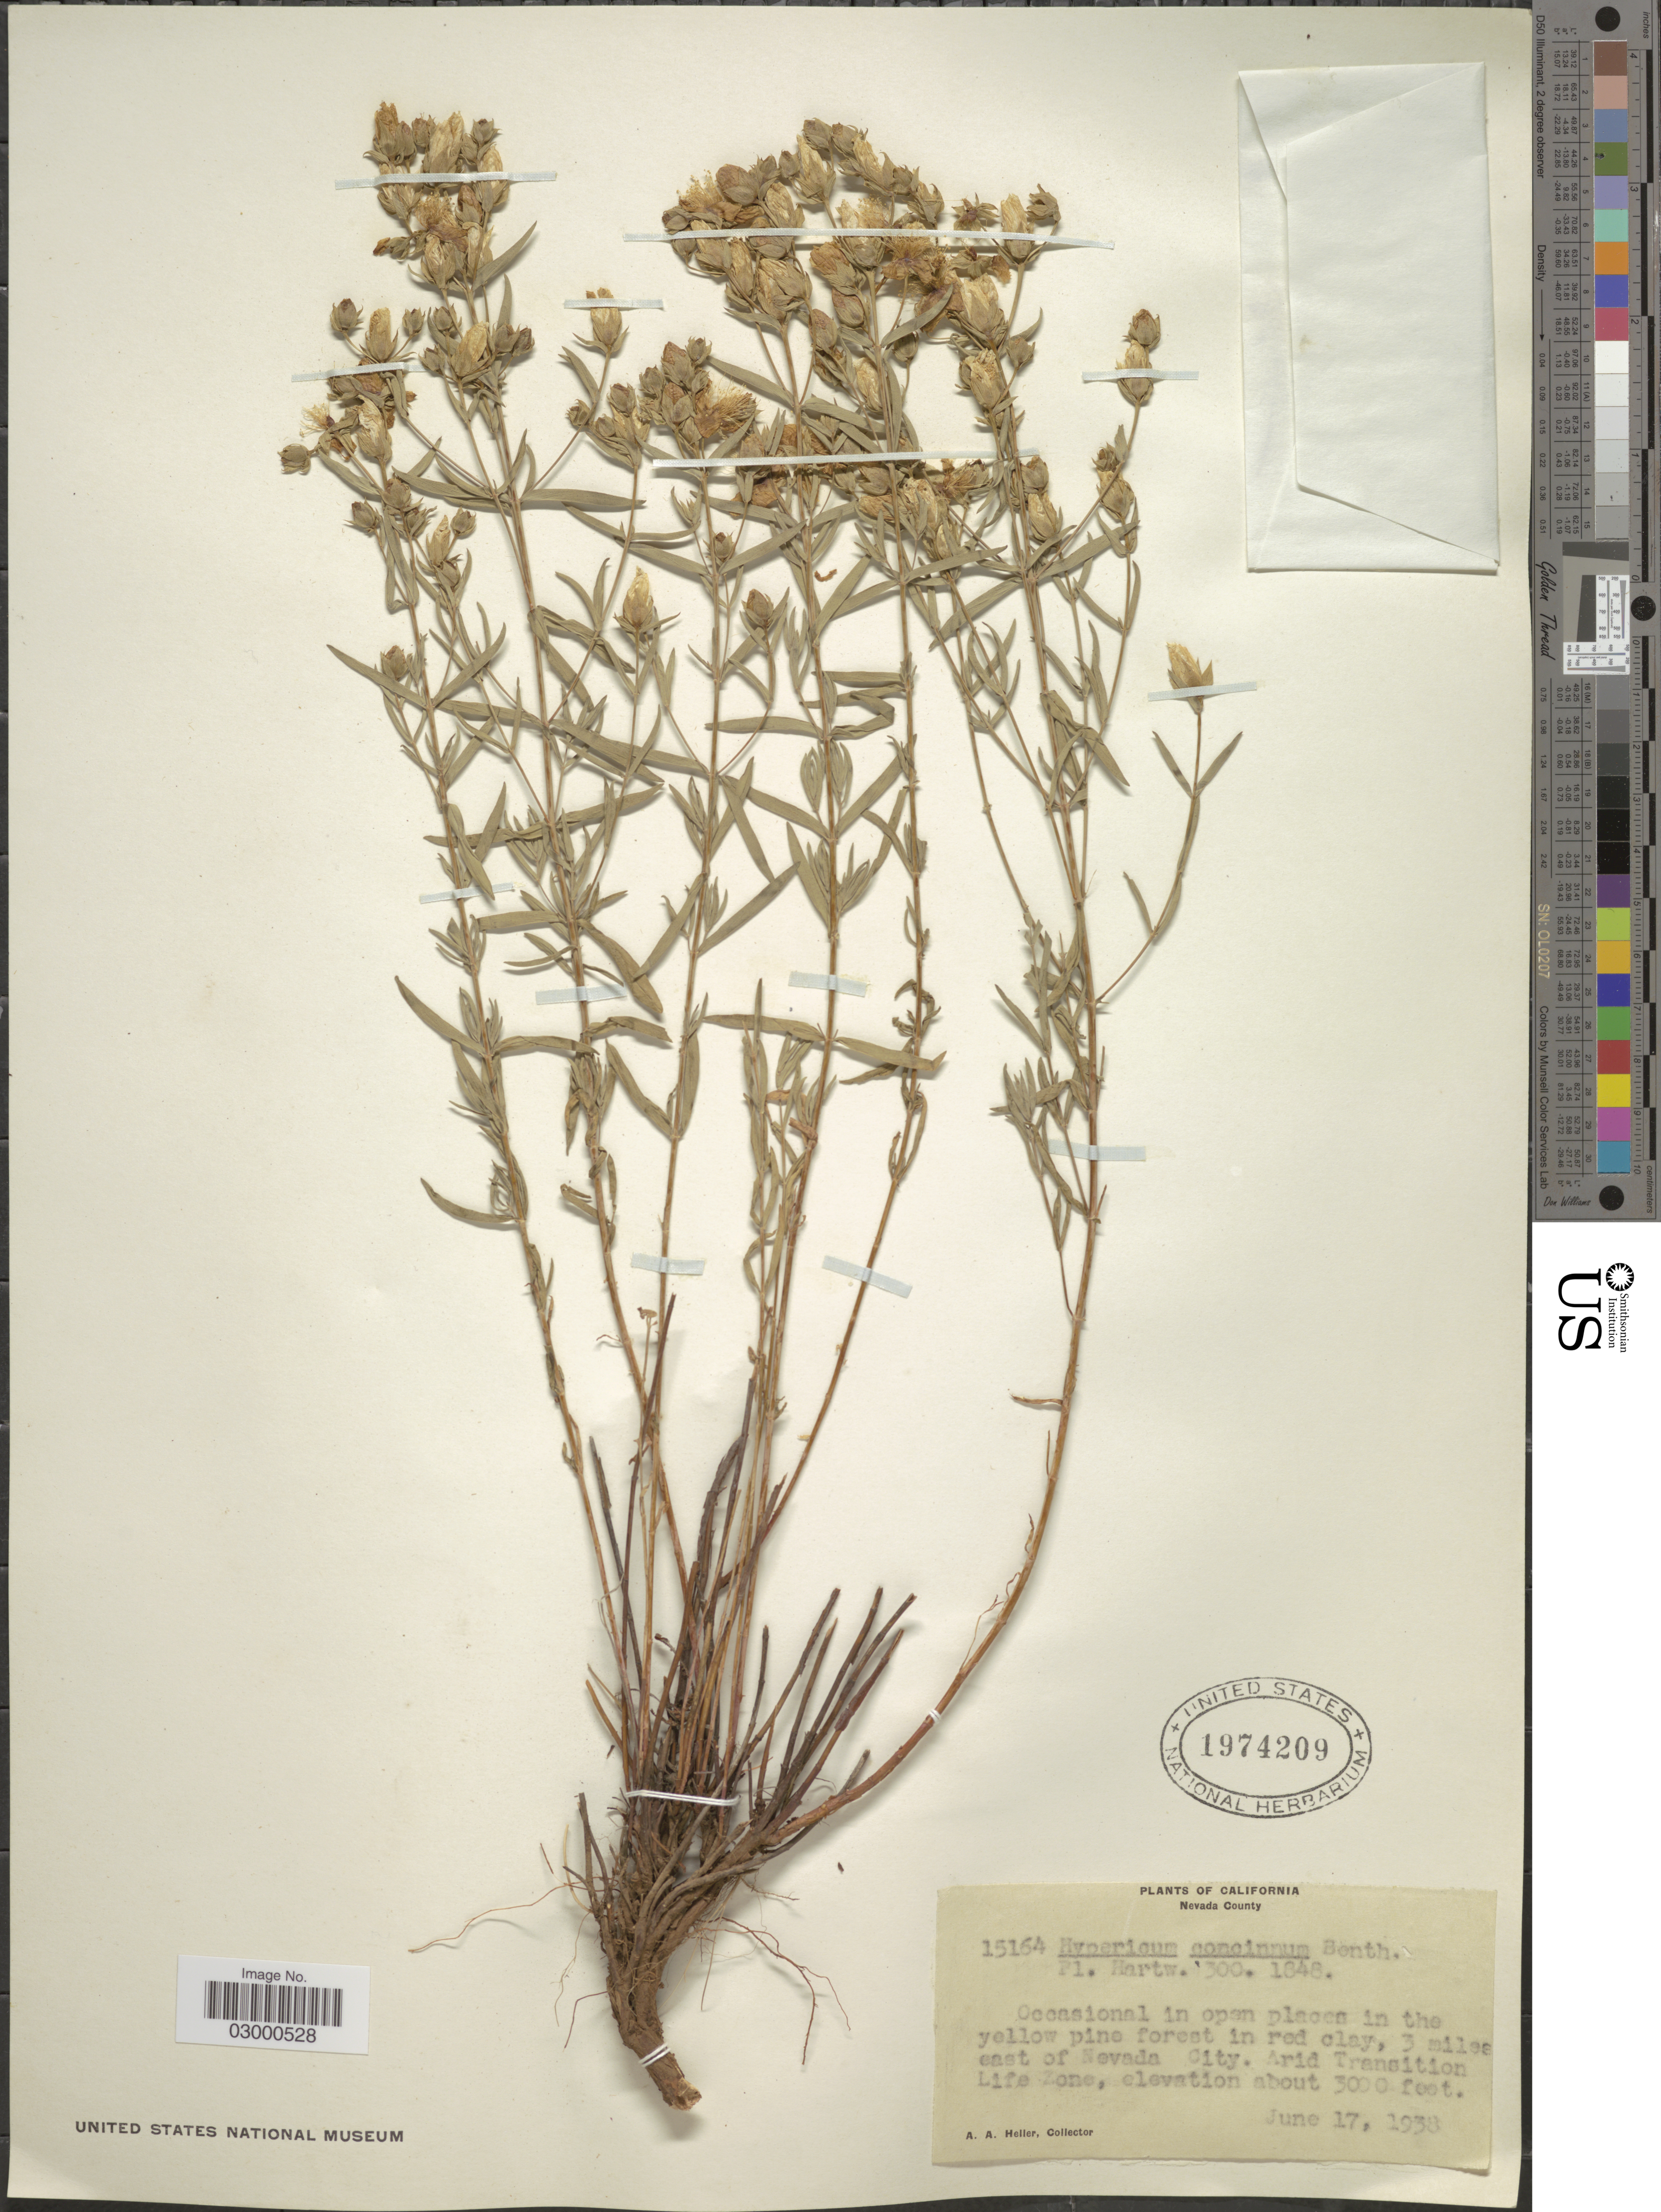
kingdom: Plantae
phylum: Tracheophyta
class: Magnoliopsida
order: Malpighiales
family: Hypericaceae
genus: Hypericum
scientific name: Hypericum concinnum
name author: Benth.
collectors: A. A. Heller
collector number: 15164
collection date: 1938-06-17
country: United States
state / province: California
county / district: Nevada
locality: Nevada County, 3 miles east of Nevada City. Arid Transition Life Zone.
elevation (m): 914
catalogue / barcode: US 1974209